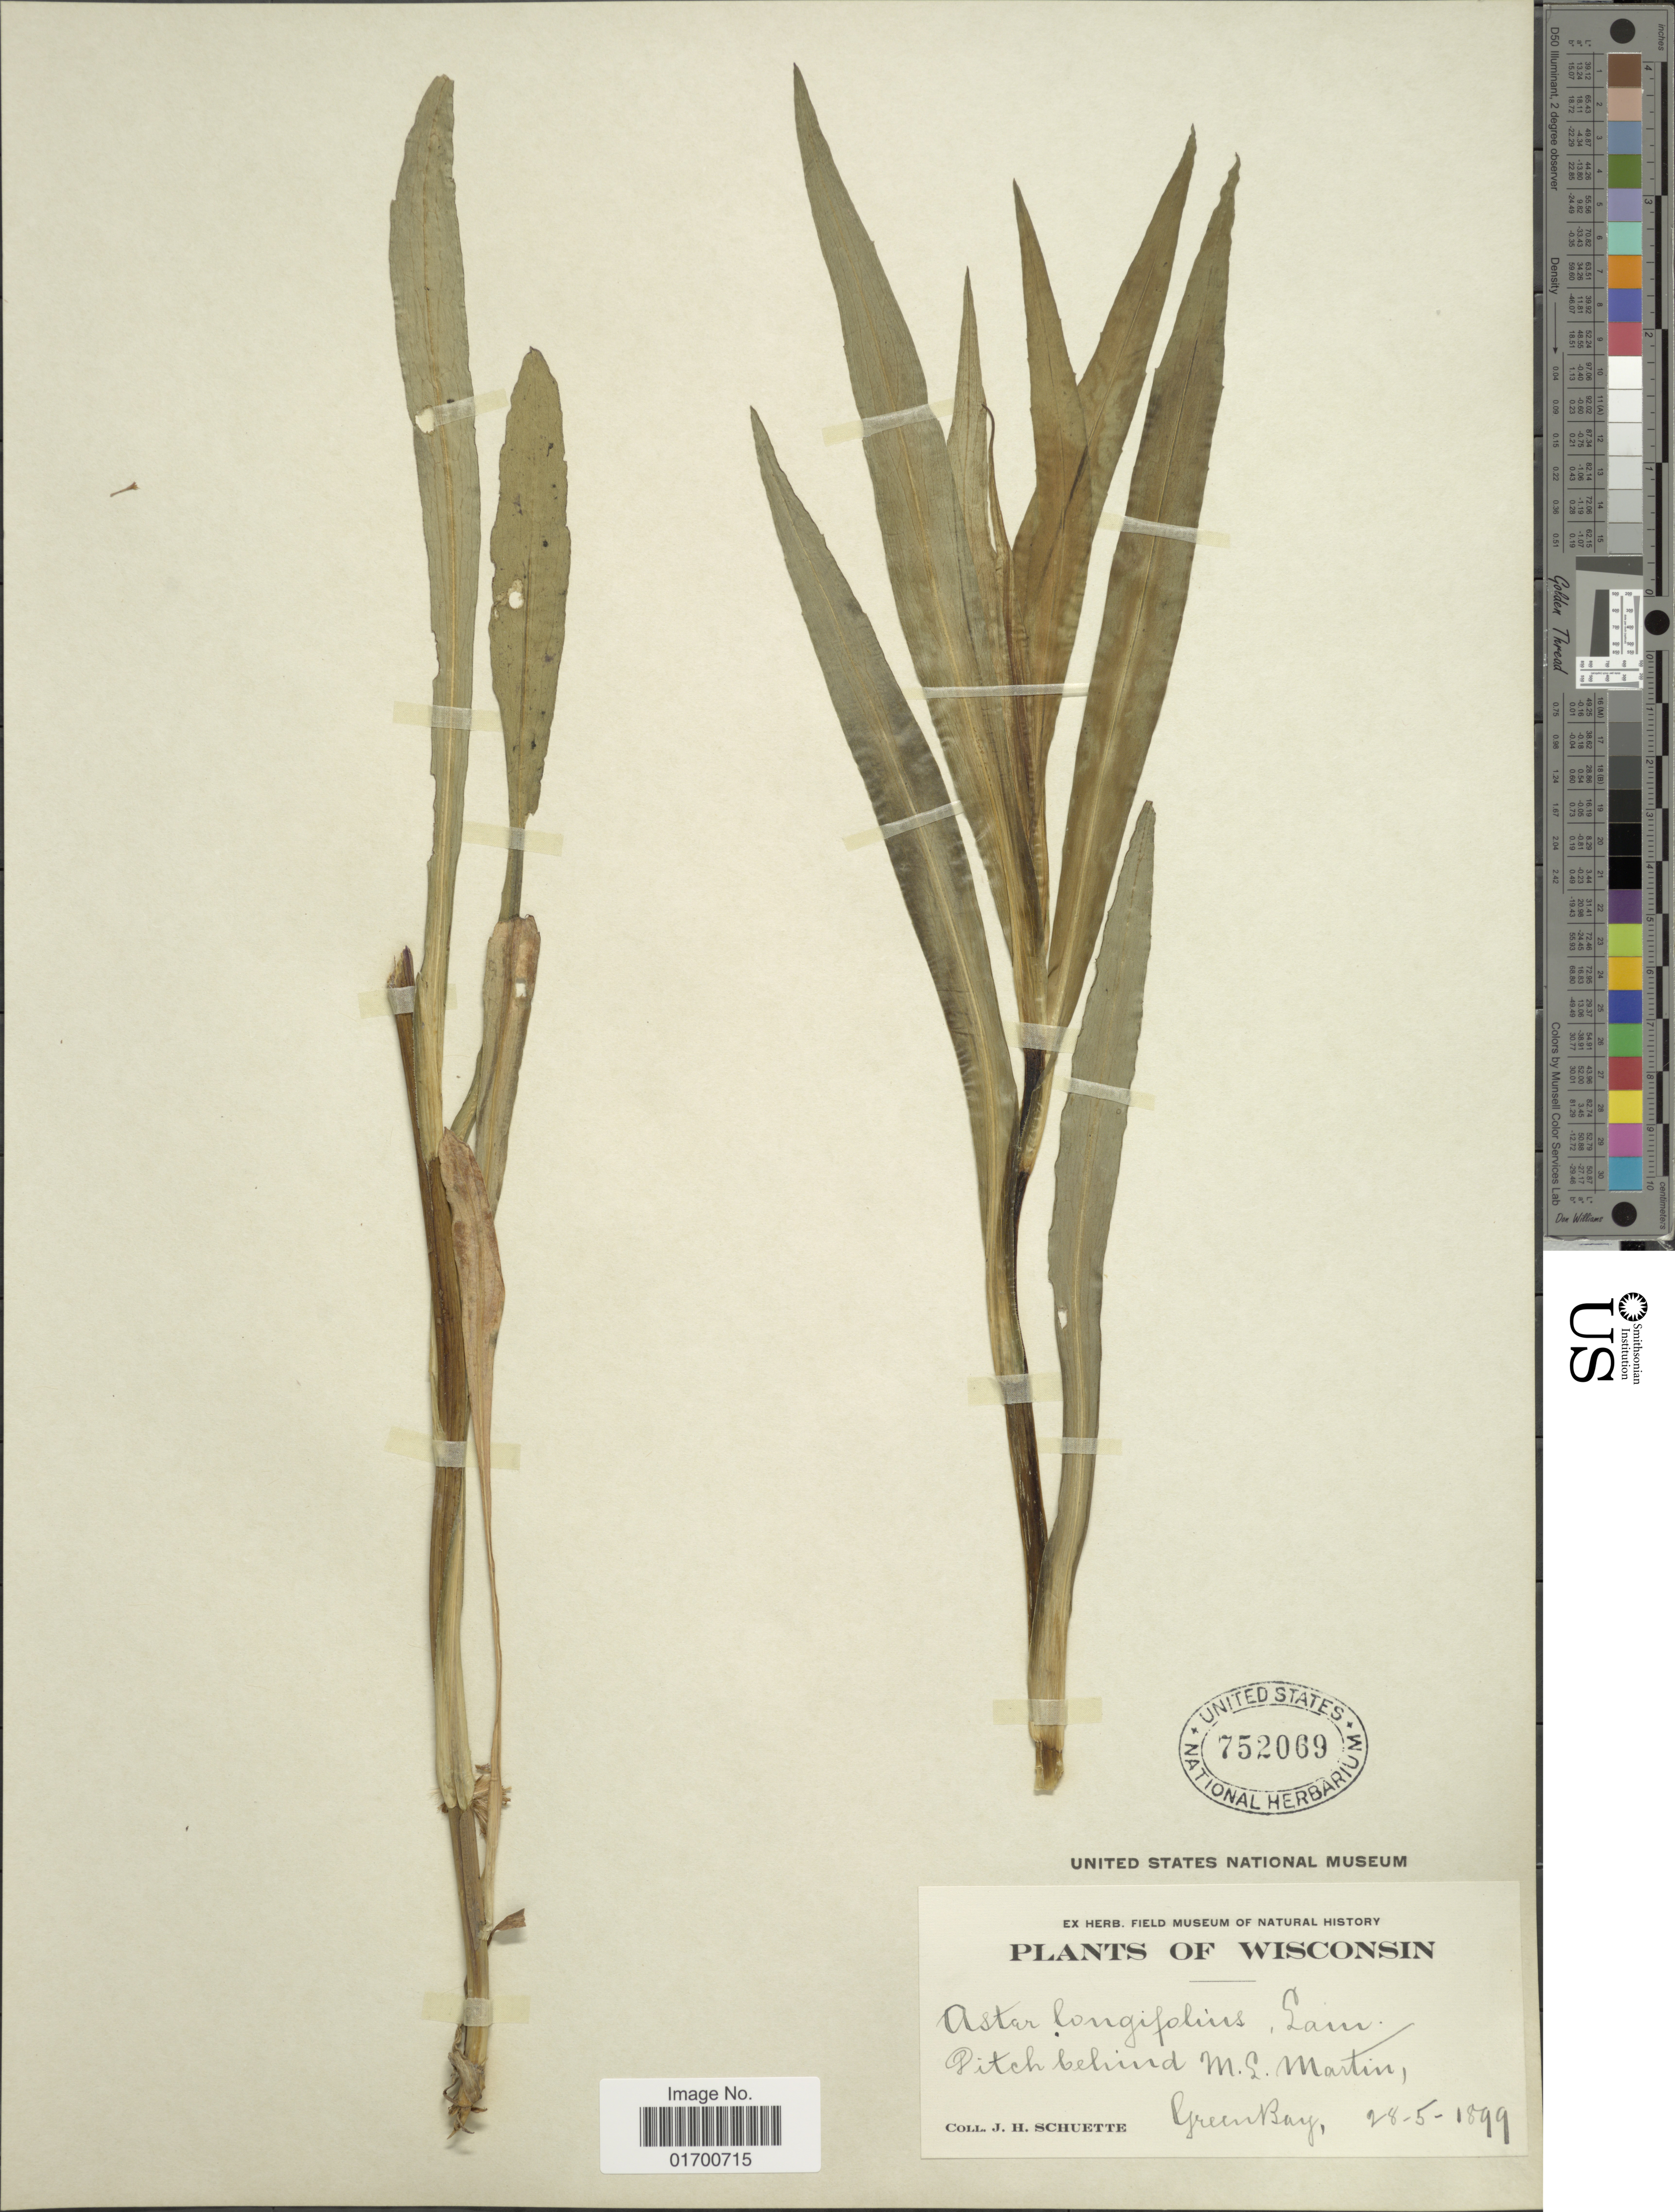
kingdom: Plantae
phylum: Tracheophyta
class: Magnoliopsida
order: Asterales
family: Asteraceae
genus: Symphyotrichum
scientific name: Symphyotrichum longifolium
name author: (Lam.) G.L. Nesom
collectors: J. H. Schuette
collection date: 1899-05-28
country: United States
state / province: Wisconsin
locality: Pitch behind M.S. Martin, Greenbay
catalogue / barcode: US 752069